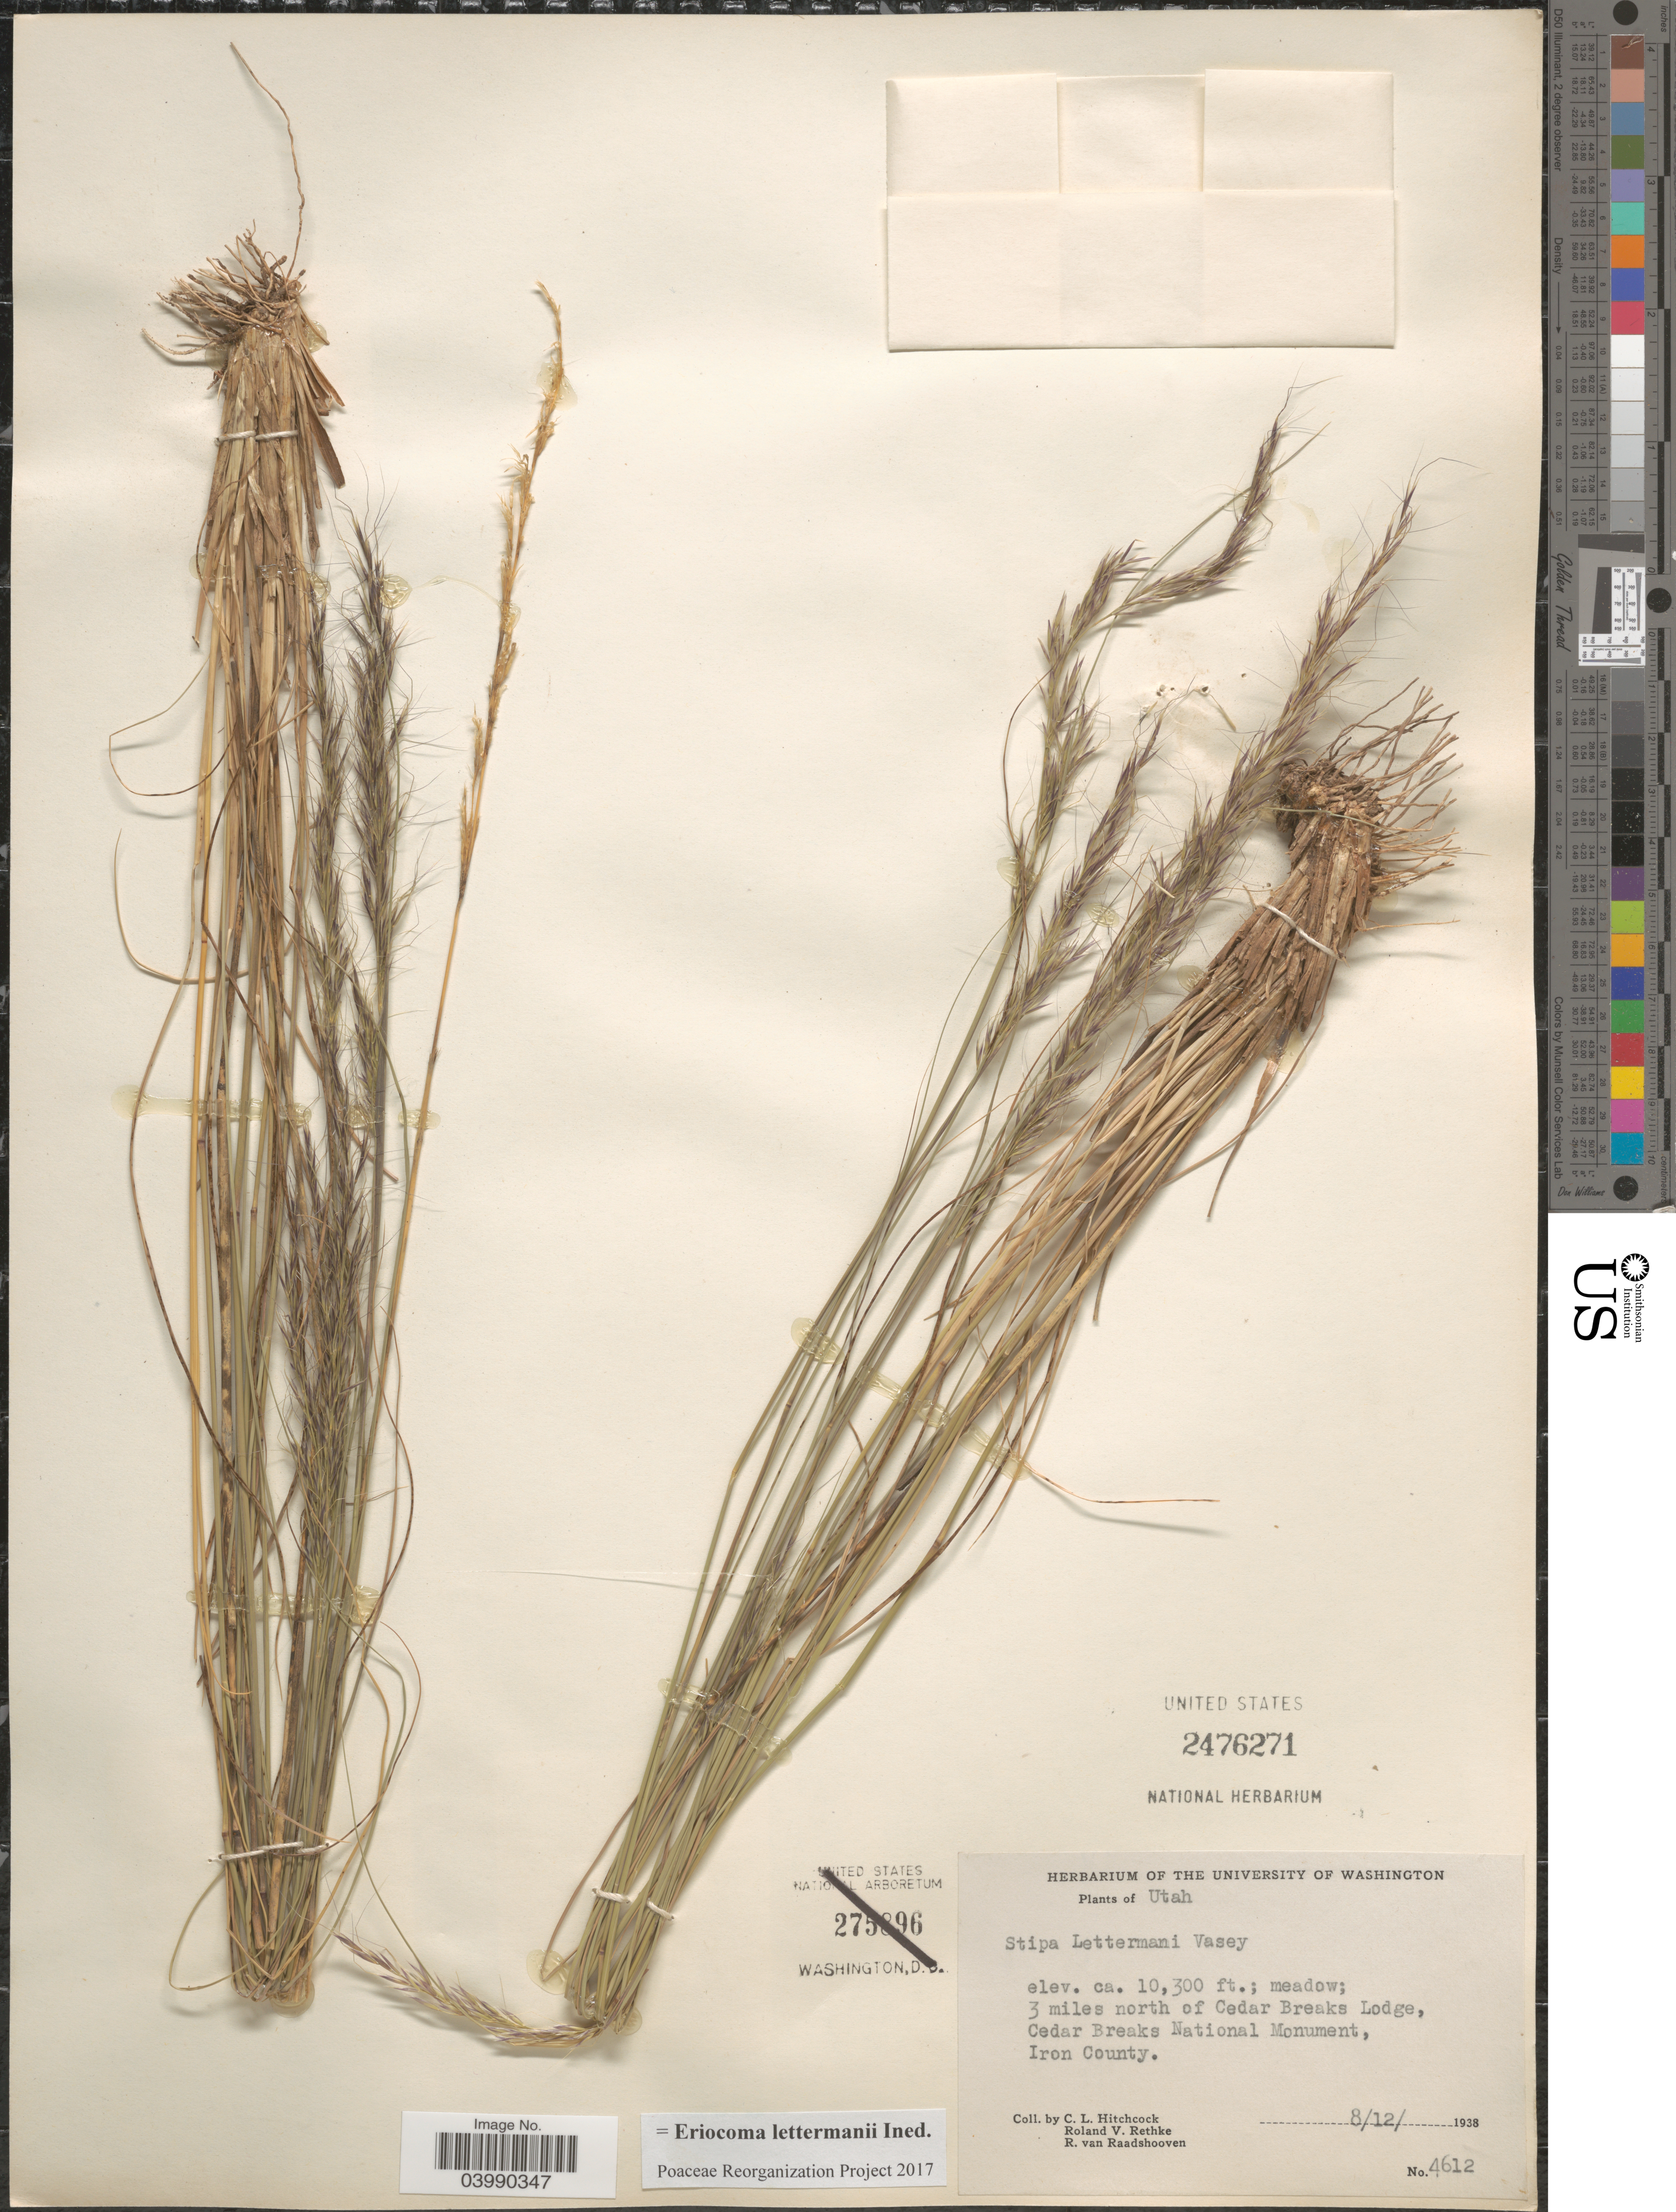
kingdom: Plantae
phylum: Tracheophyta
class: Liliopsida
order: Poales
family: Poaceae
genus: Eriocoma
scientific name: Eriocoma lettermanii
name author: (Vasey) Romasch.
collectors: C. L. Hitchcock, R. Rethke & R. Raadshooven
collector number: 4612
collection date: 1938-08-12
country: United States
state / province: Utah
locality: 3 miles north of Cedar Breaks Lodge, Cedar Breaks National Monument, Iron County.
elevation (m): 3139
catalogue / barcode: US 2476271